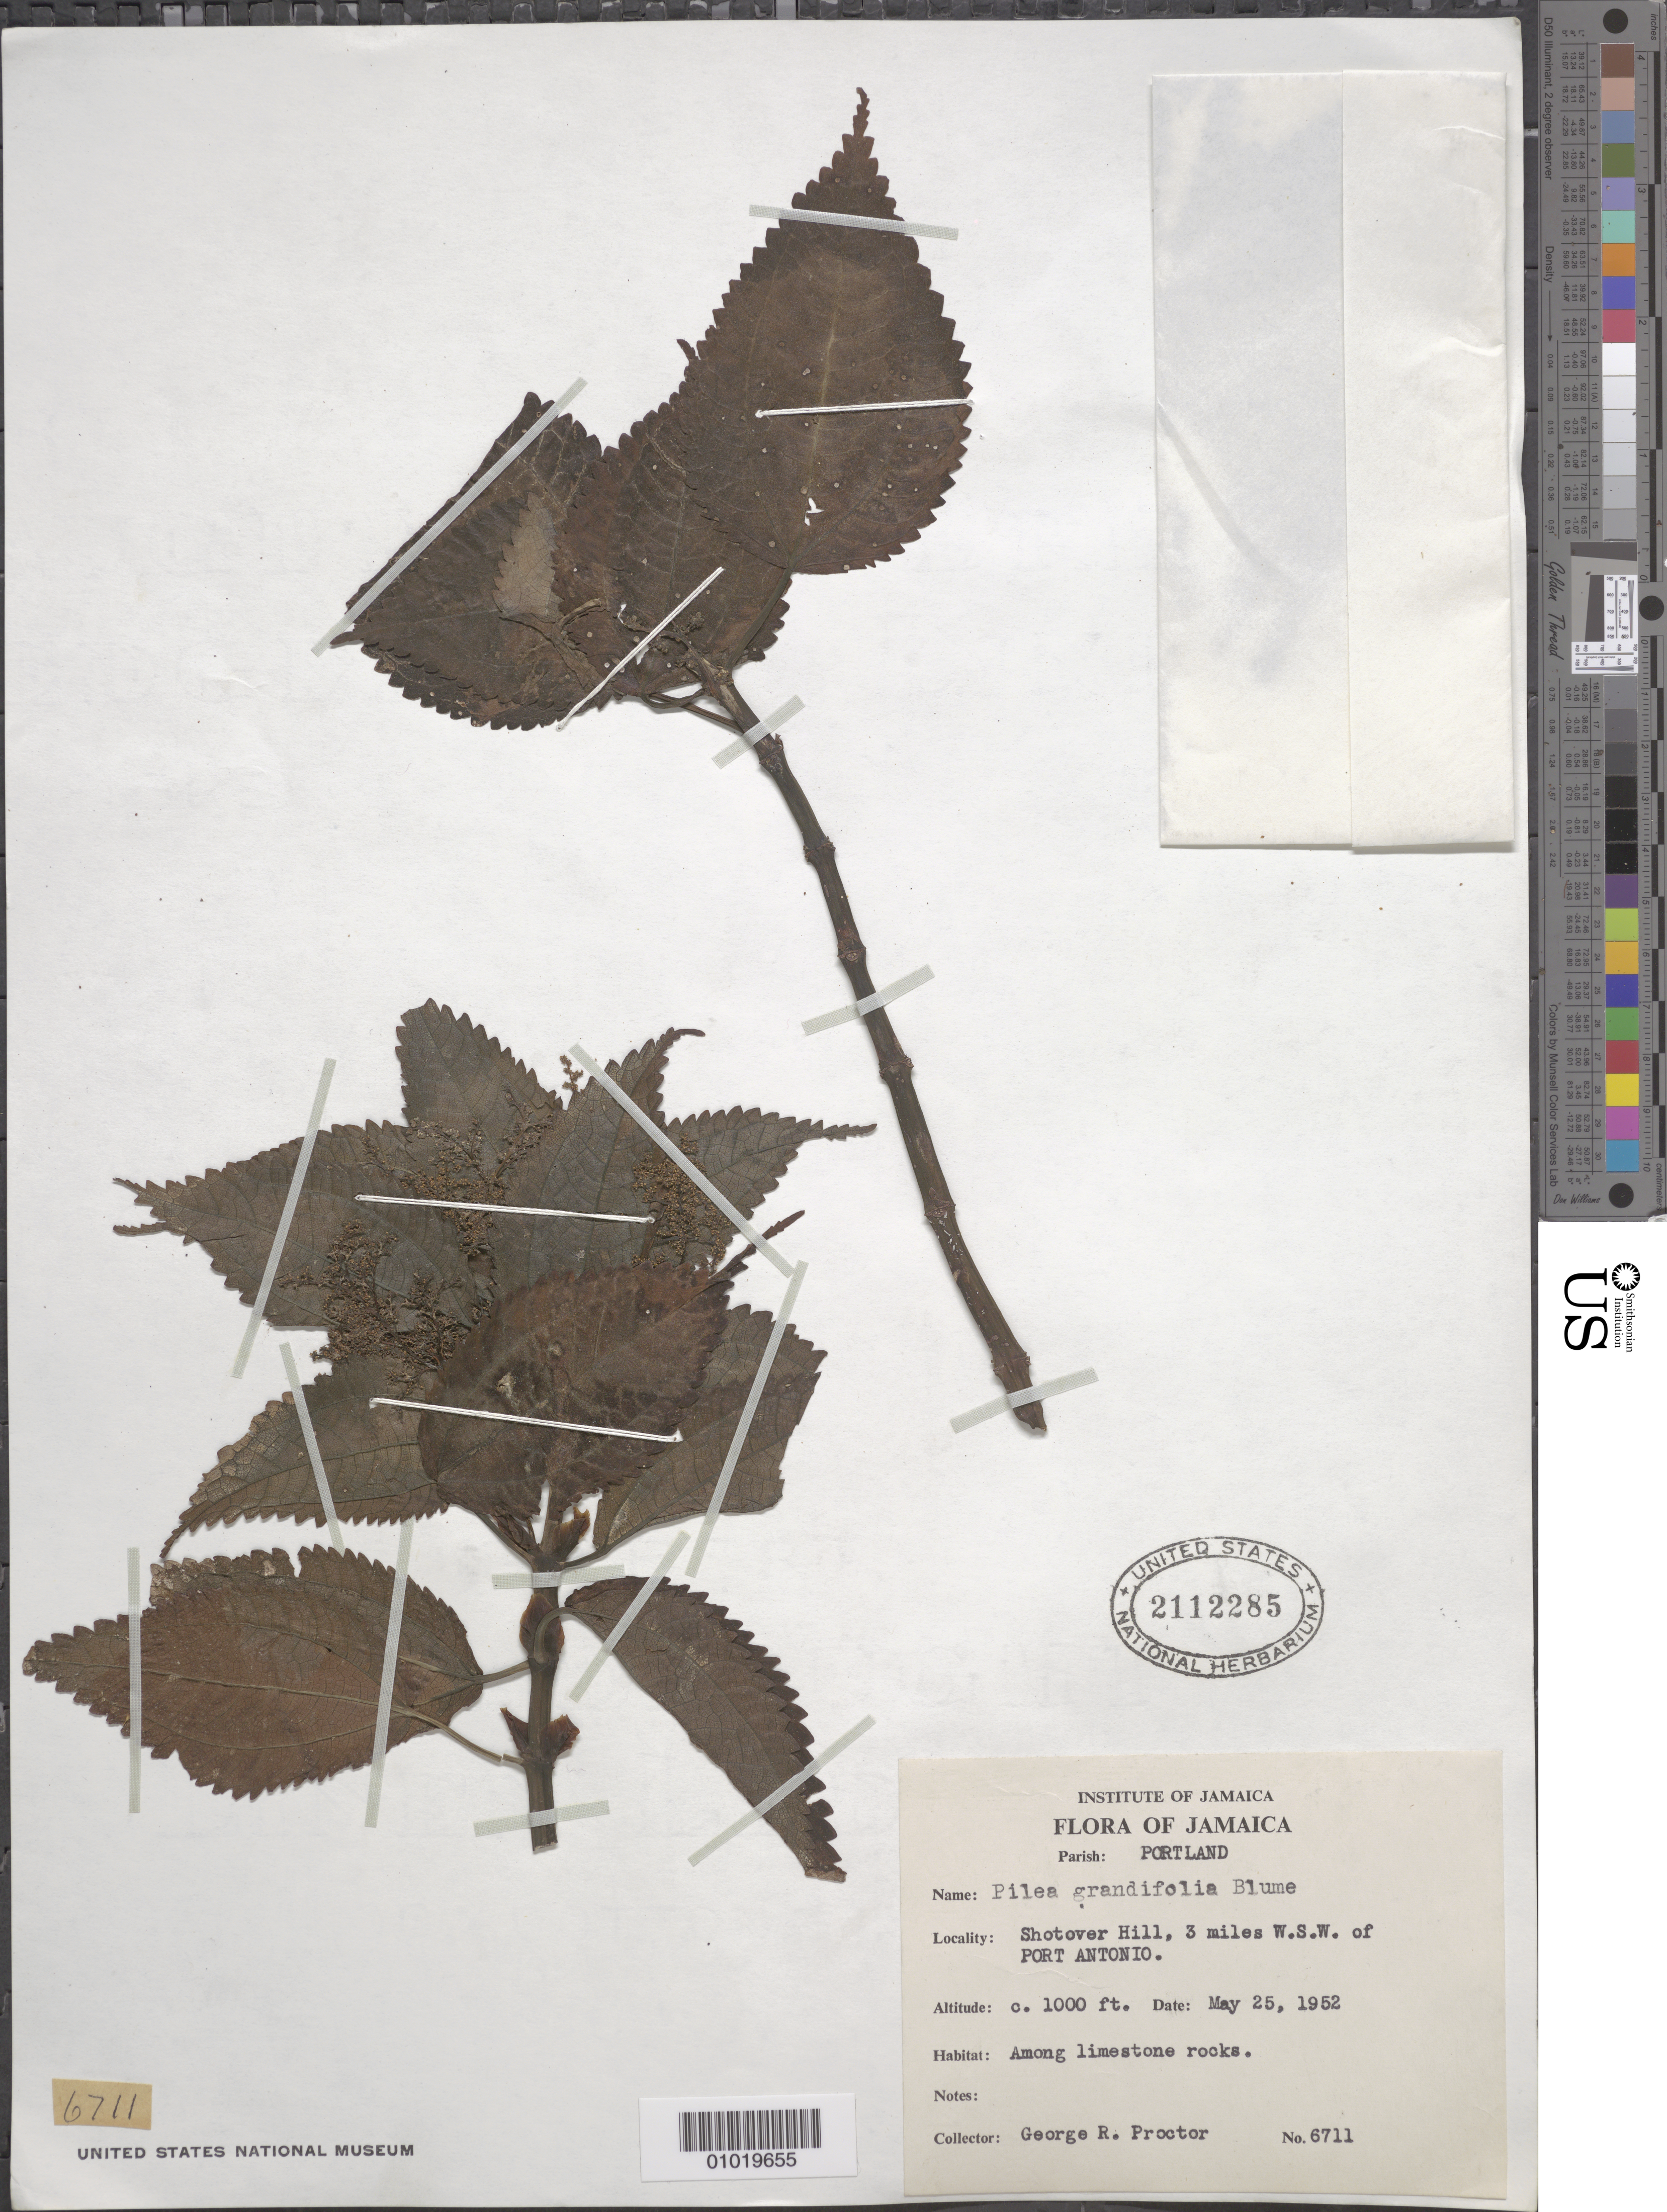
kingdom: Plantae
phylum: Tracheophyta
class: Magnoliopsida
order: Rosales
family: Urticaceae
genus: Pilea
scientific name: Pilea grandifolia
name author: (L.) Blume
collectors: G. R. Proctor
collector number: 6711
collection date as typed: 25 May 1952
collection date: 1952-05-25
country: Jamaica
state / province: Portland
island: Jamaica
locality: Shotover Hill, 3 mi WSW of Port Antonio. Among limestone rocks.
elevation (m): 305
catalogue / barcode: US 2112285